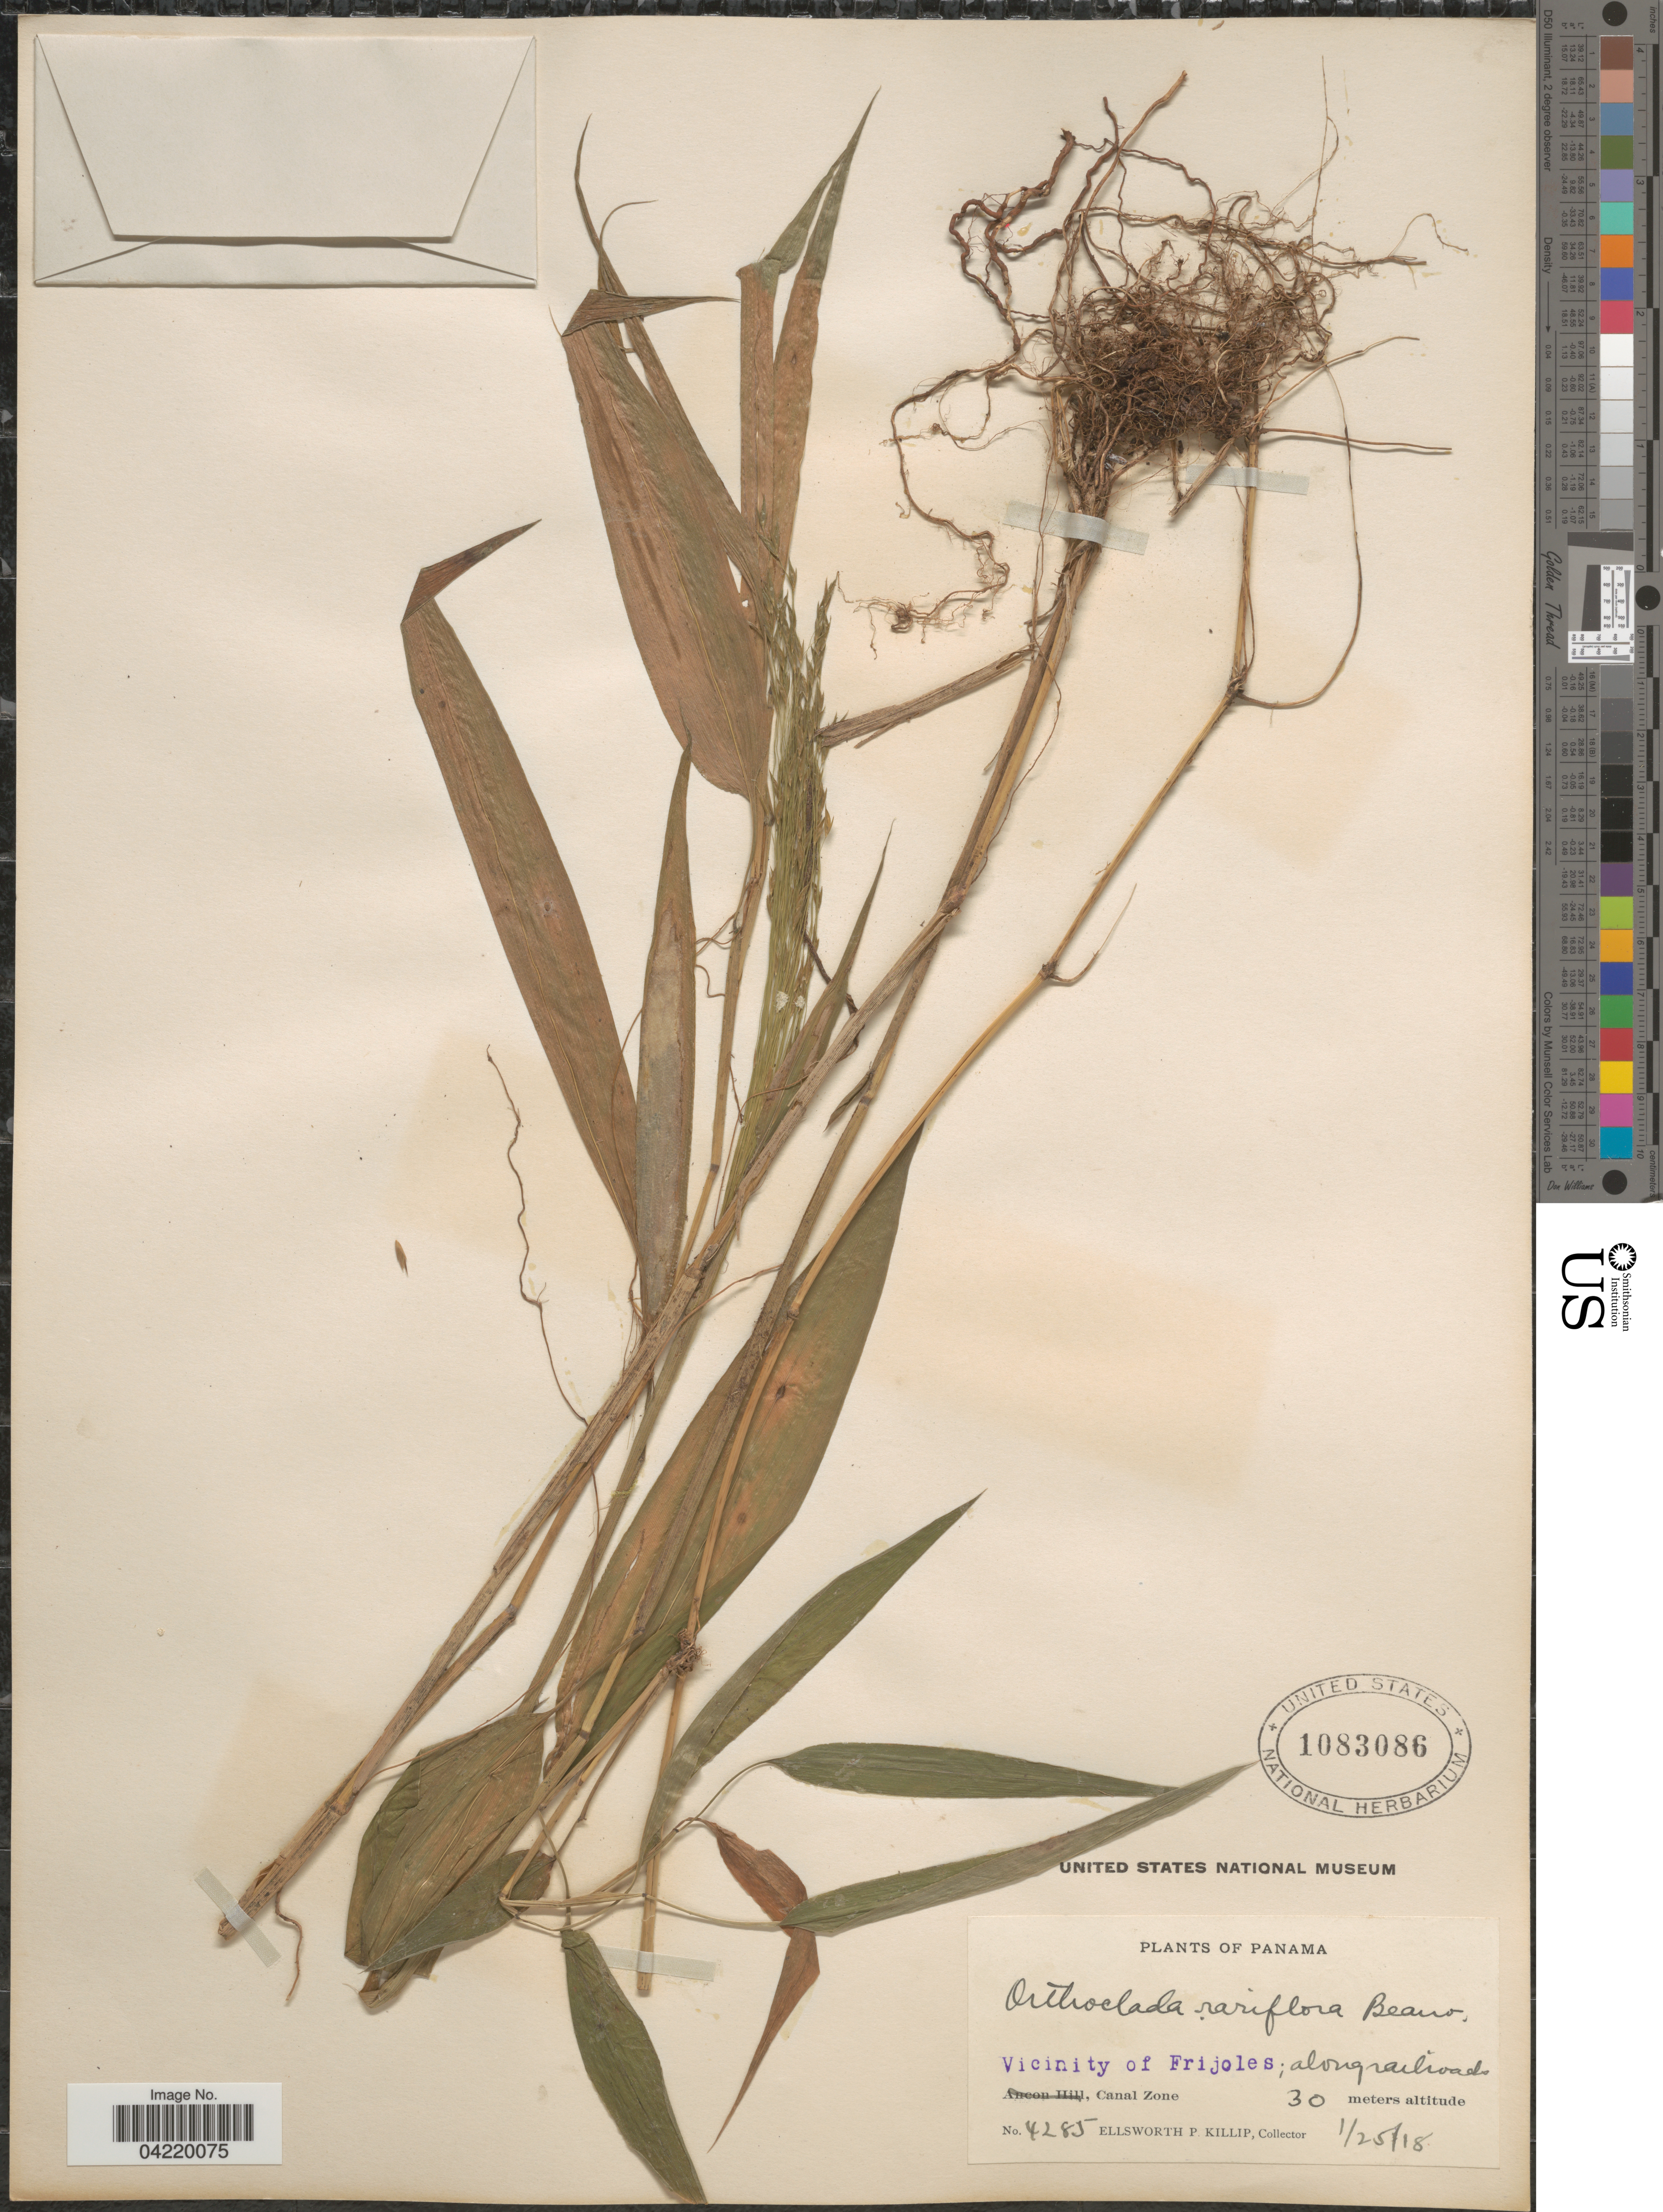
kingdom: Plantae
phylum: Tracheophyta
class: Liliopsida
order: Poales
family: Poaceae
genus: Orthoclada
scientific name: Orthoclada laxa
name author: P. Beauv.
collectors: E. P. Killip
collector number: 4285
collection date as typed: Transcribed d/m/y: 25/1/18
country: Panama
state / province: Colón / Panamá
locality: Vicinity of Frijoles; along railroads. Canal Zone.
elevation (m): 30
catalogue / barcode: US 1083086